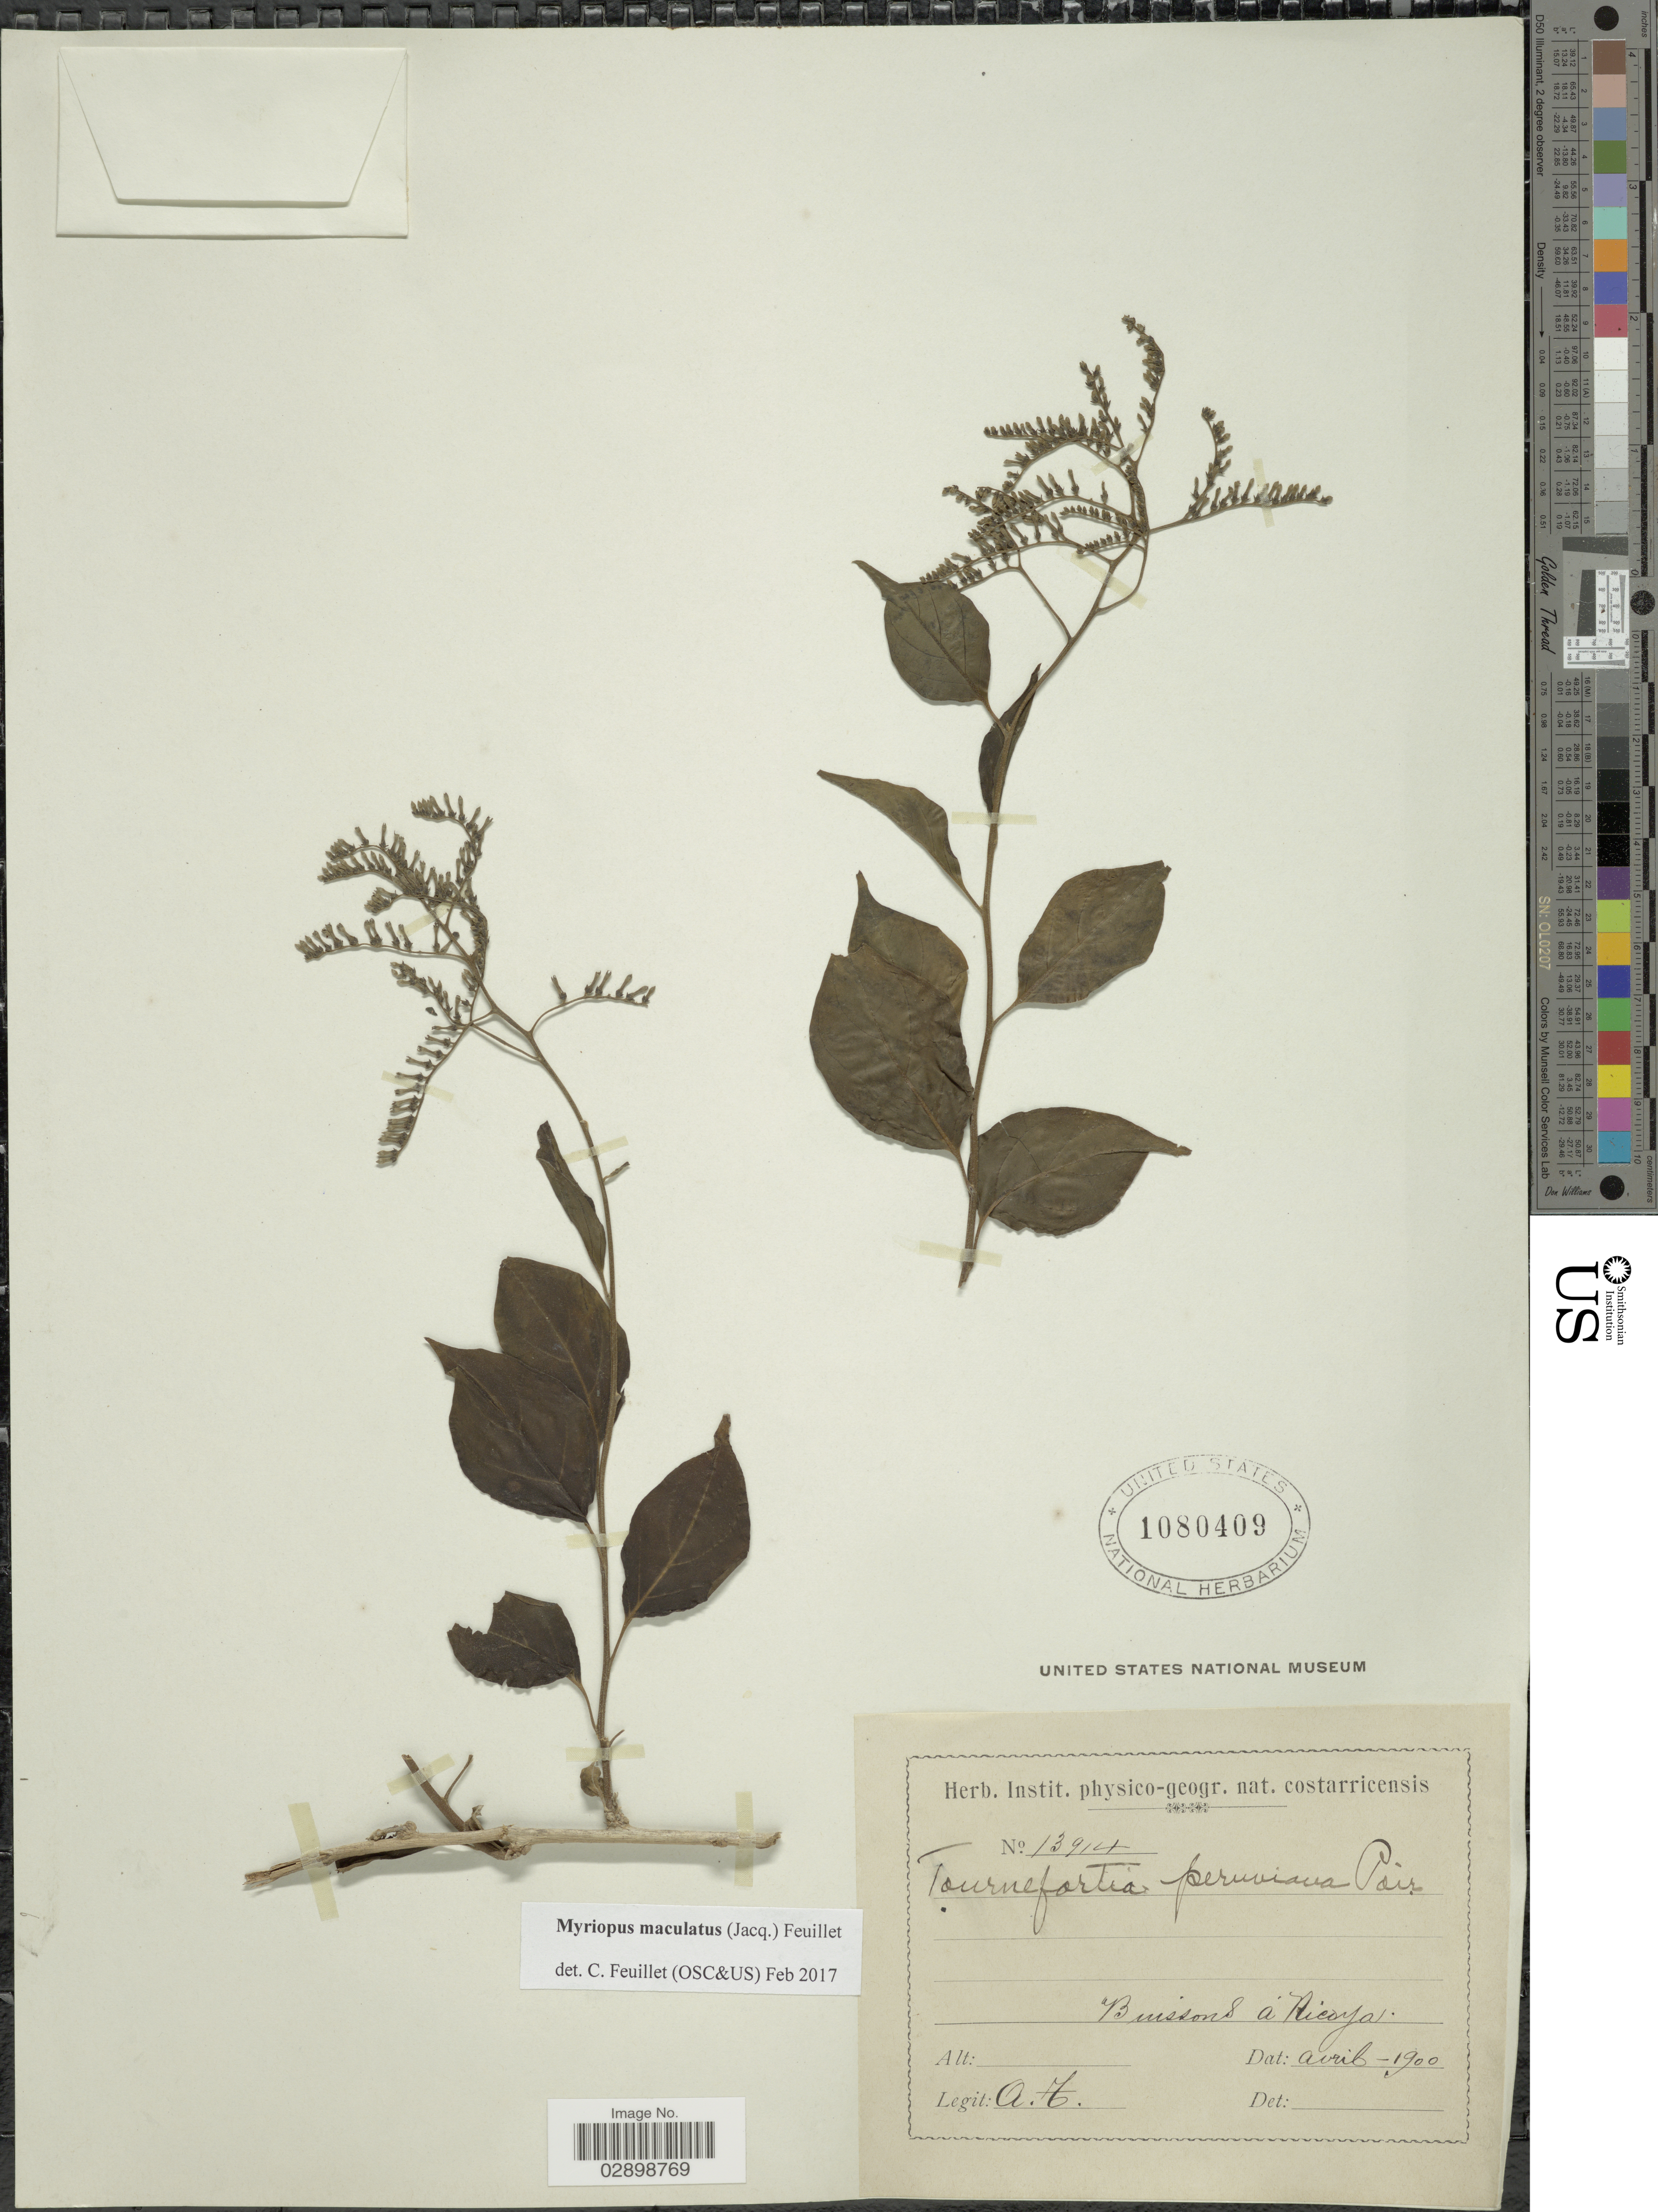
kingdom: Plantae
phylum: Tracheophyta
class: Magnoliopsida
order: Boraginales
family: Heliotropiaceae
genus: Myriopus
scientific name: Myriopus maculatus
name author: (Jacq.) Feuillet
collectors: A. T.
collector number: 13914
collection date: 1900-04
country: Costa Rica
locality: Buissons á Ricoya.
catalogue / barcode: US 1080409